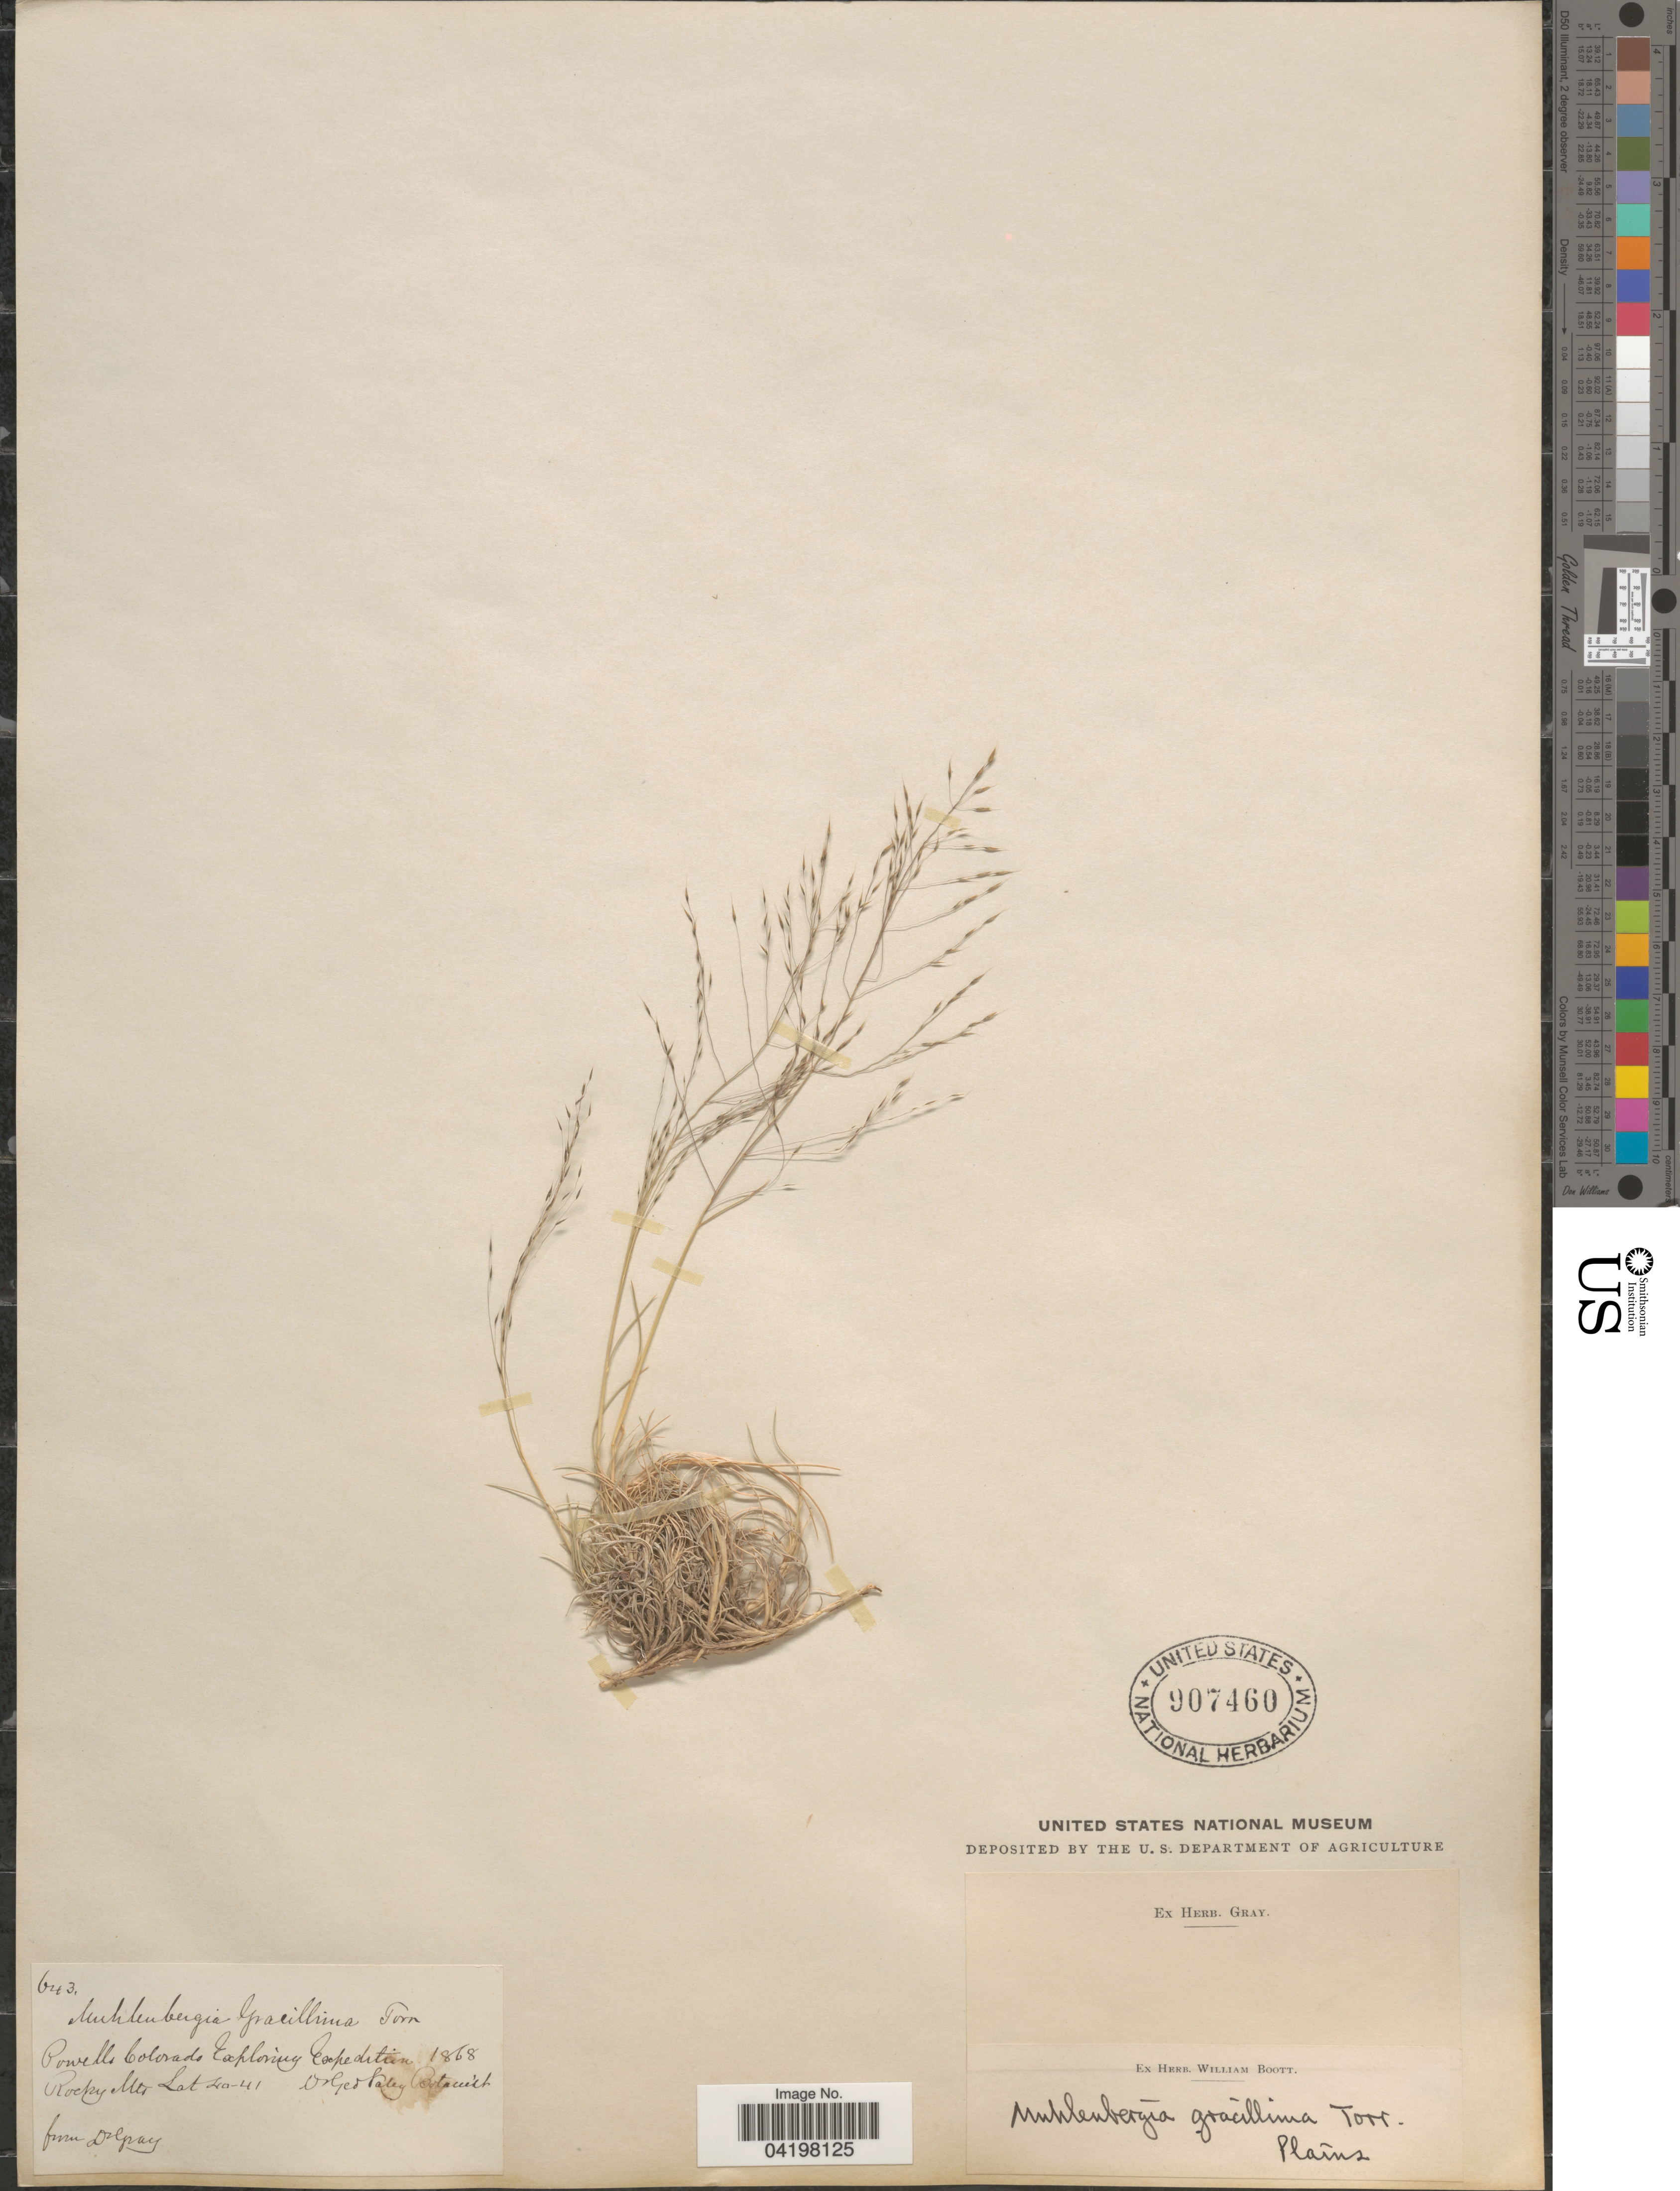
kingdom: Plantae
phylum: Tracheophyta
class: Liliopsida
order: Poales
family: Poaceae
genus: Muhlenbergia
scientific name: Muhlenbergia torreyi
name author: (Kunth) Hitchc. ex Bush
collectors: G. Vasey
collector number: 643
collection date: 1868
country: United States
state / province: Colorado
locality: Powells Colorado Exploring Expedition 1868. Rocky Mts.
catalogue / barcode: US 907460